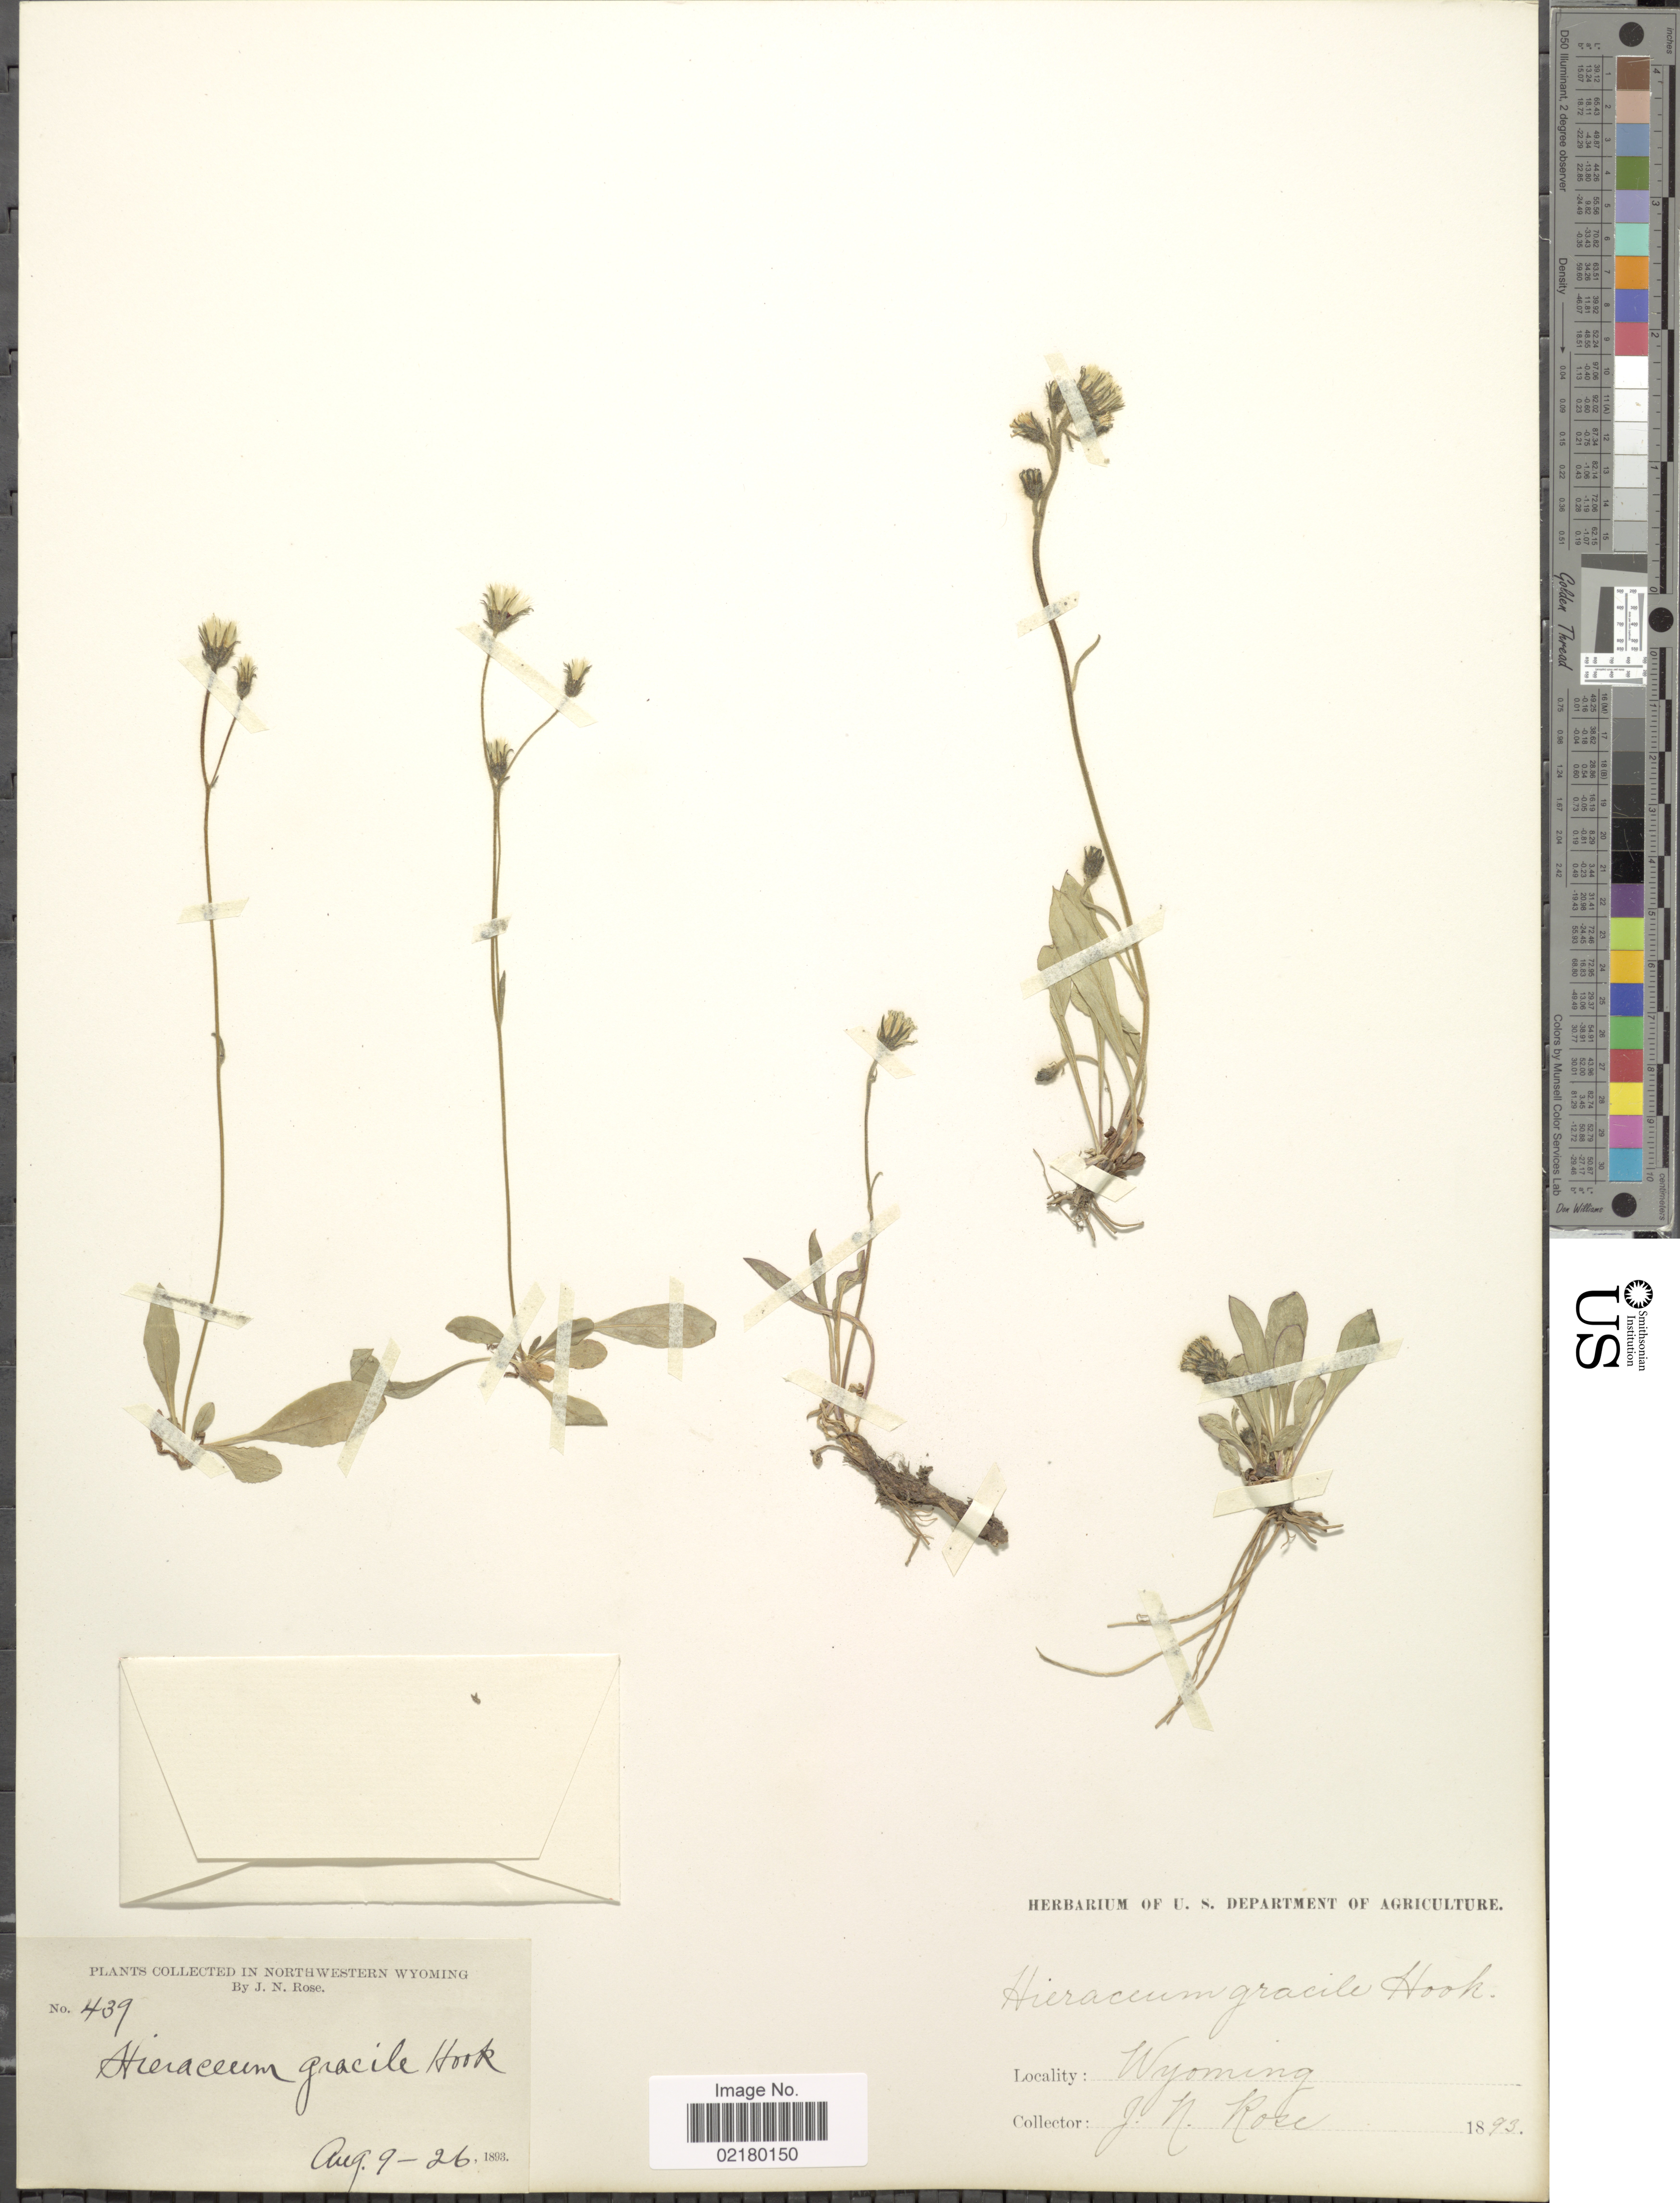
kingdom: Plantae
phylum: Tracheophyta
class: Magnoliopsida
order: Asterales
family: Asteraceae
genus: Hieracium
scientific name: Hieracium triste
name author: Willd. ex Spreng.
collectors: J. N. Rose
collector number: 439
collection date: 1893-08-09/1893-08-26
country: United States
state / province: Wyoming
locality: In Northwestern Wyoming